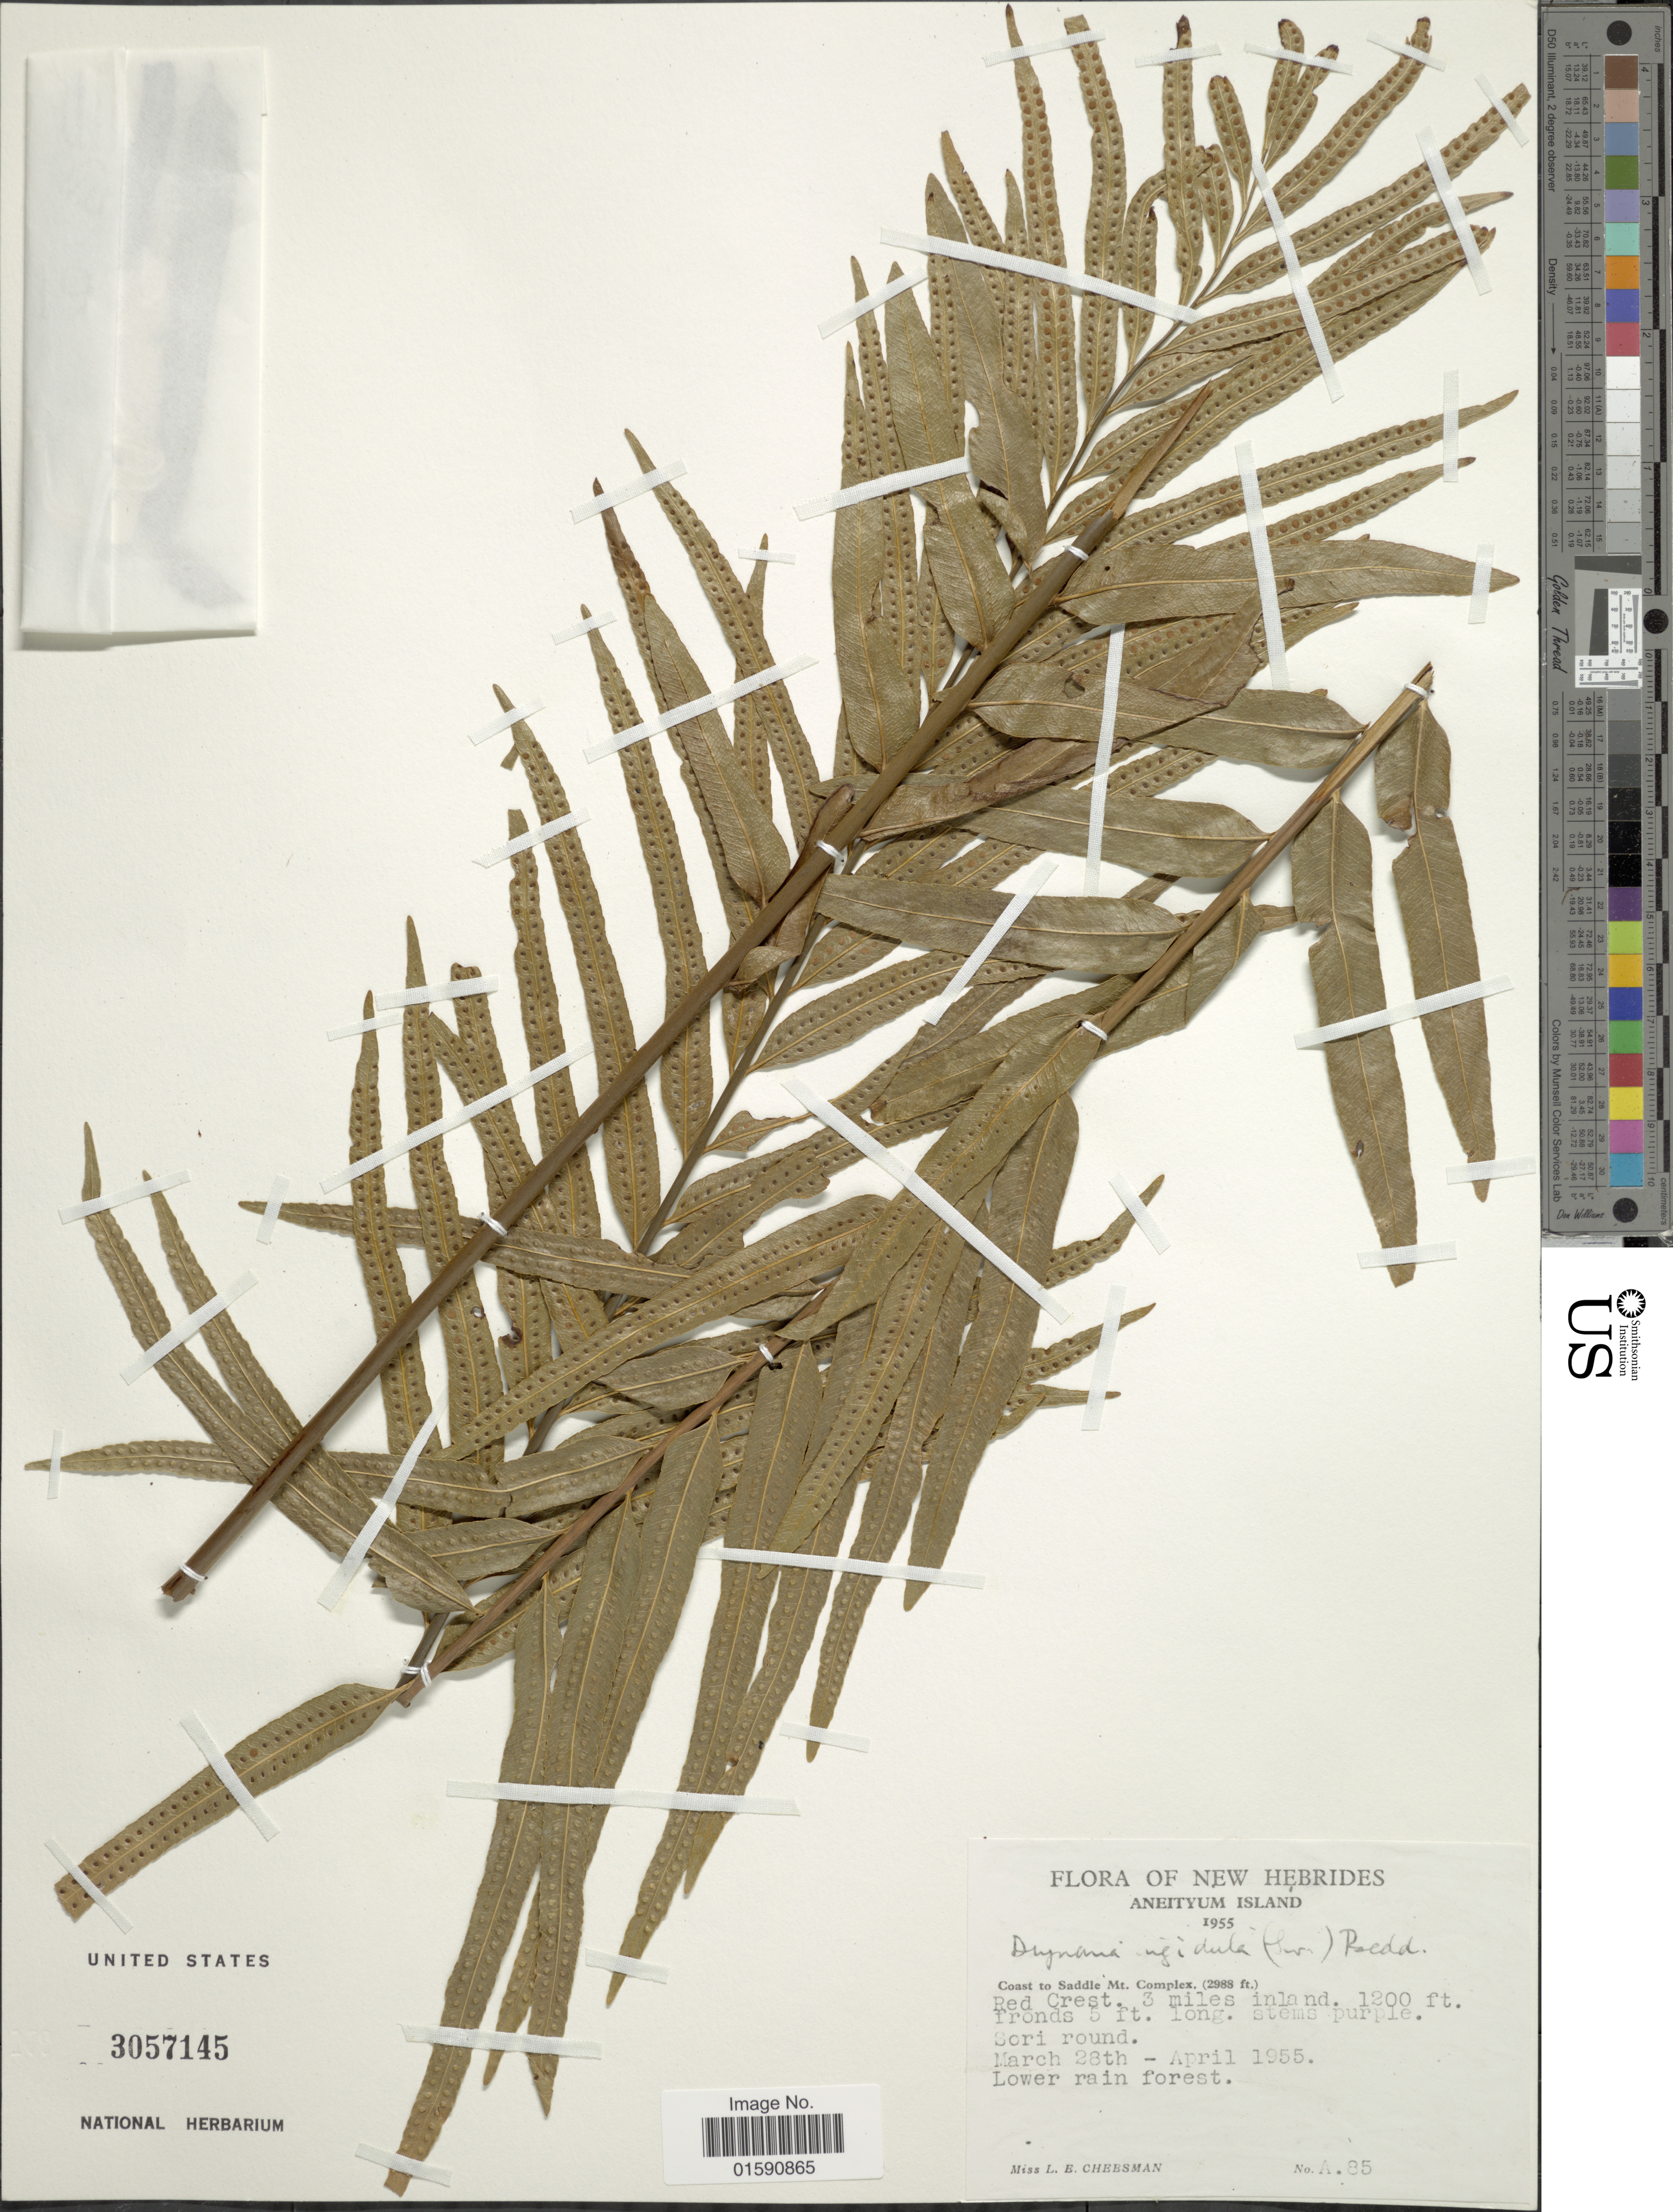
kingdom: Plantae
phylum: Tracheophyta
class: Polypodiopsida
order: Polypodiales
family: Polypodiaceae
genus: Drynaria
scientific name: Drynaria rigidula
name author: (Sw.) Bedd.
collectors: L. E. Cheesman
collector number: A 85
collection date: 1955-03-28/1955-04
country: Vanuatu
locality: New Hebrides. Aneityum Island. Coast to Saddle Mt. Complex, Red Crest 3 miles inland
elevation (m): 366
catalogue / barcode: US 3057145